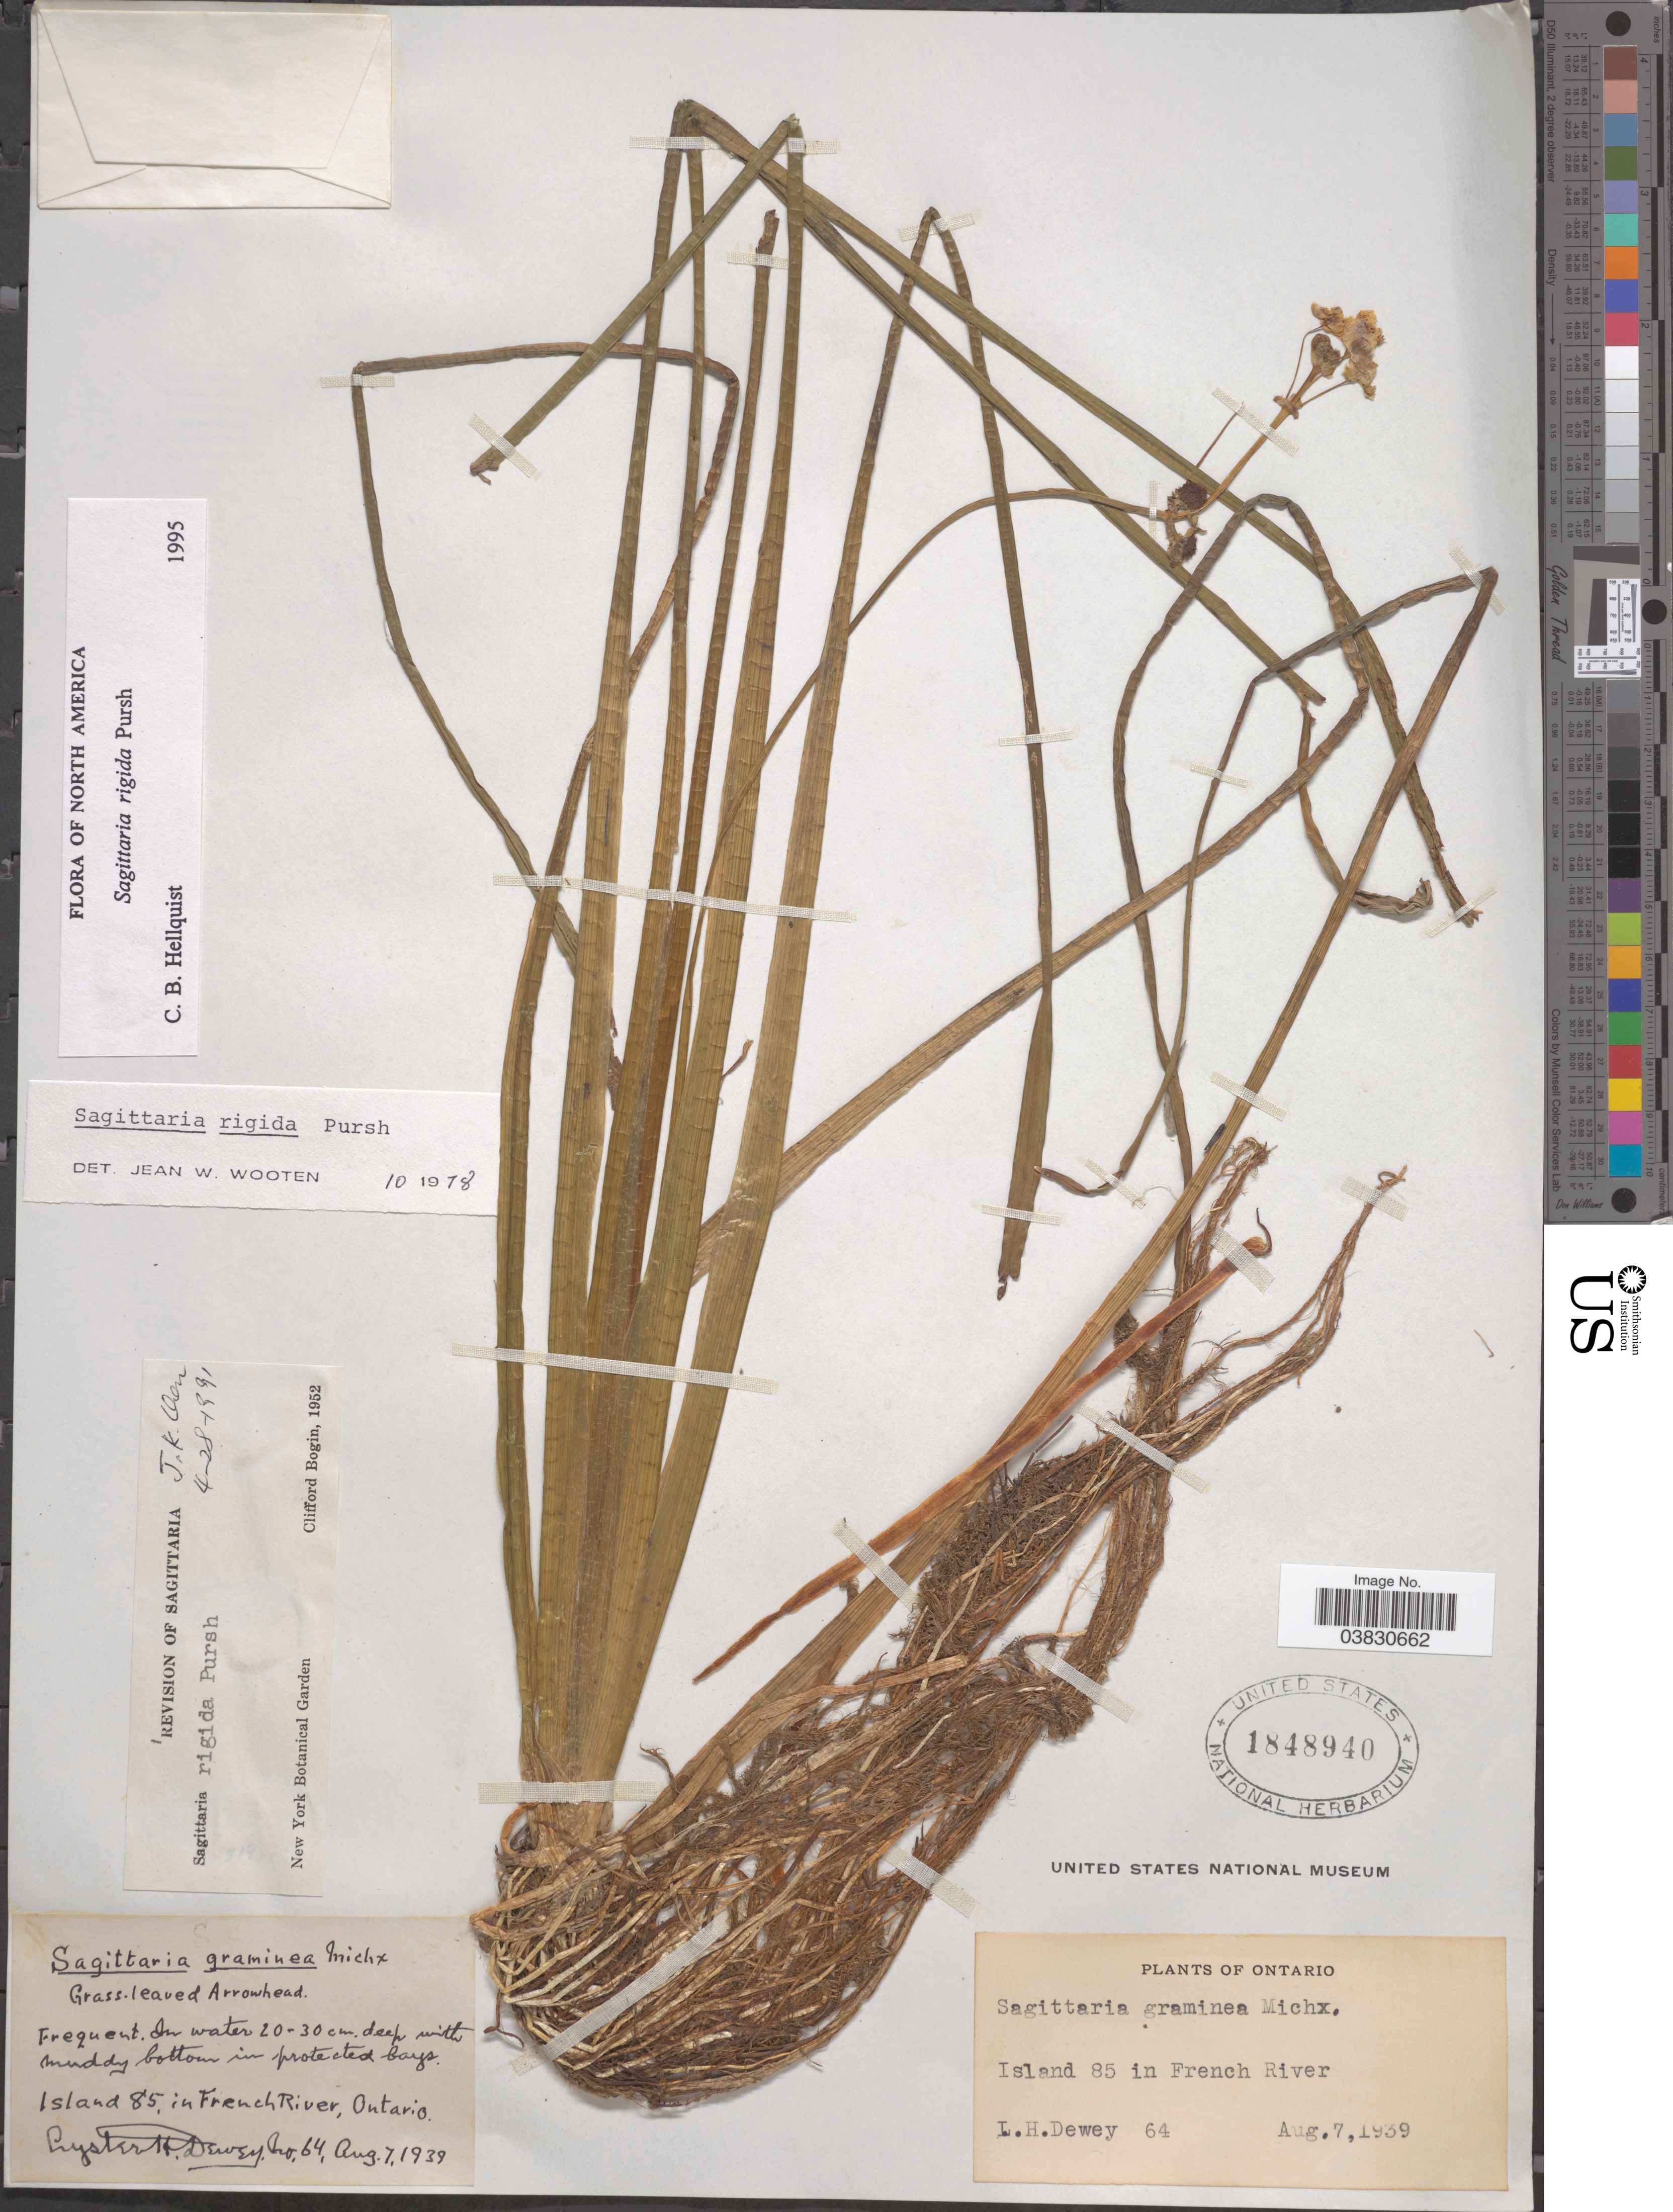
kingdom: Plantae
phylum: Tracheophyta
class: Liliopsida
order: Alismatales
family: Alismataceae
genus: Sagittaria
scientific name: Sagittaria rigida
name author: Pursh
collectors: L. H. Dewey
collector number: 64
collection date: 1939-08-07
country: Canada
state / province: Ontario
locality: Island 85 in French River.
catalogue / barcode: US 1848940